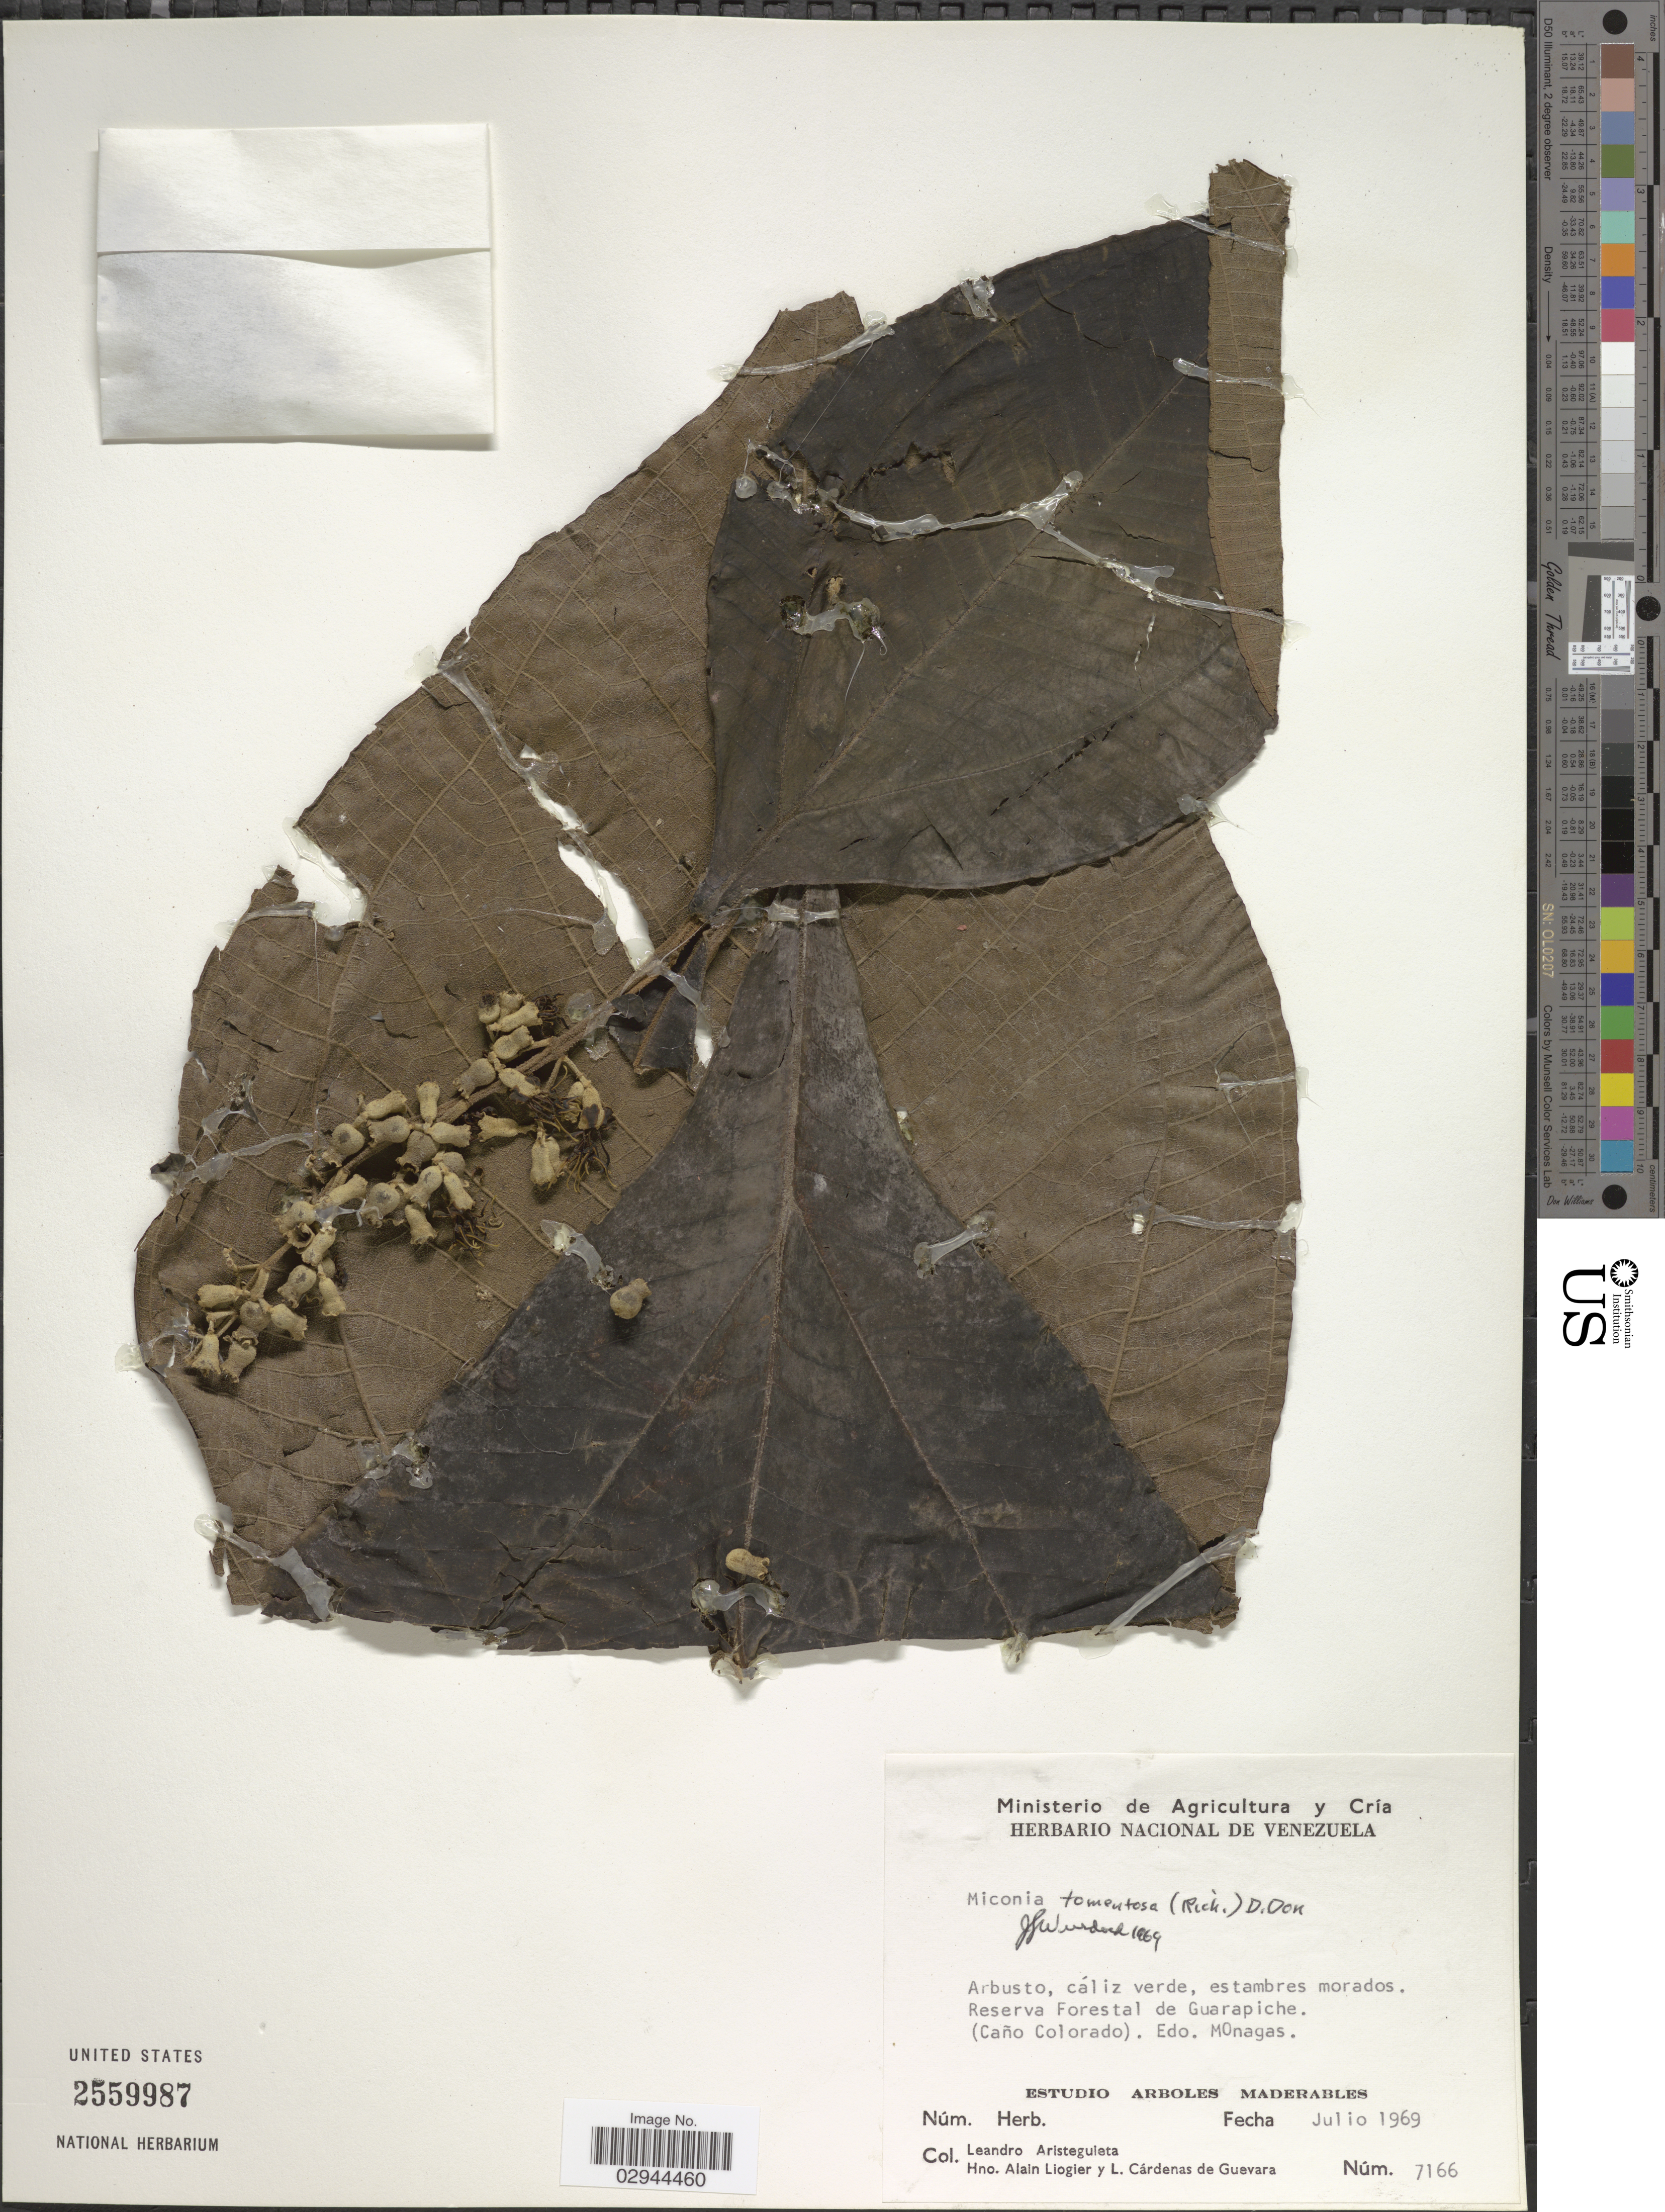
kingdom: Plantae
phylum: Tracheophyta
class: Magnoliopsida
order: Myrtales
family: Melastomataceae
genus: Miconia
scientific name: Miconia tomentosa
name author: (Rich.) D. Don ex DC.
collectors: L. Aristeguieta, A. H. Liogier & L. De Guevara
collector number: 7166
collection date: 1969-07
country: Venezuela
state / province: Monagas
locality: Reserva Forestal de Guarapiche. (Caño Colorado).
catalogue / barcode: US 2559987